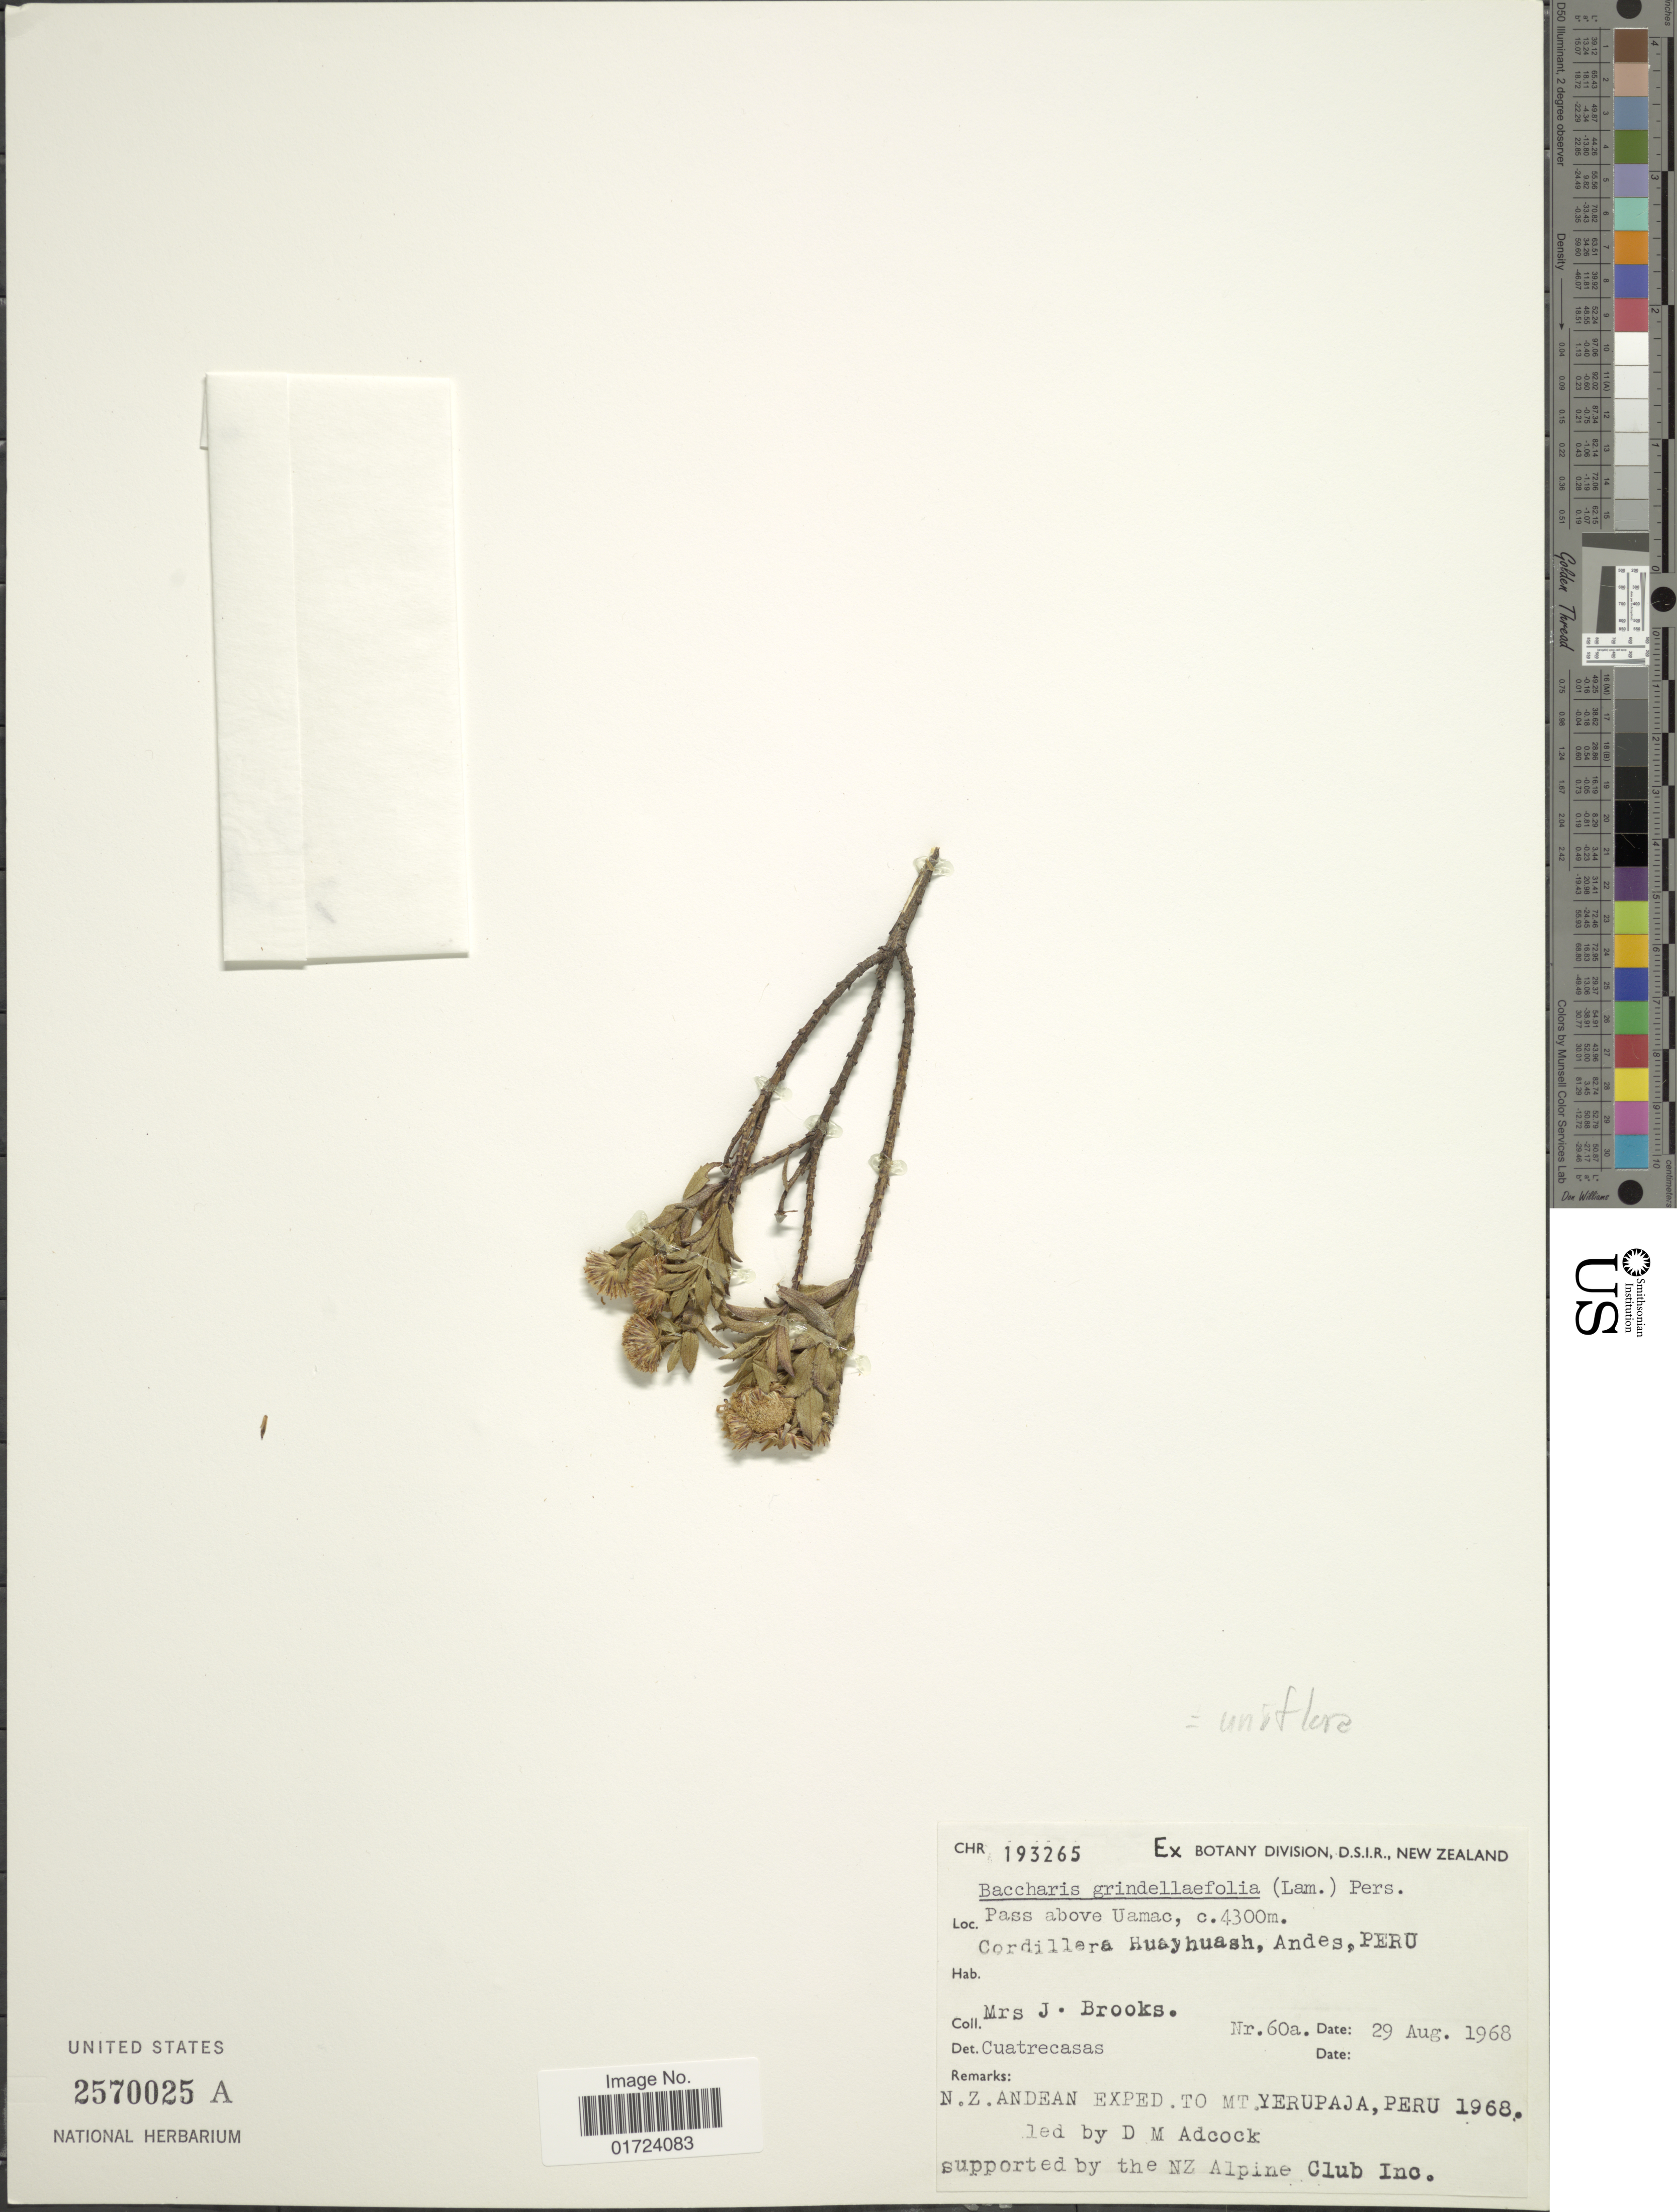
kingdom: Plantae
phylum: Tracheophyta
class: Magnoliopsida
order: Asterales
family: Asteraceae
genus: Baccharis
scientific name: Baccharis uniflora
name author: Pers.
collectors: J. Brooks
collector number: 60a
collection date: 1968-08-29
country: Peru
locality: Pass above Uamac. Cordillera Huayhuash, Andes, Peru. Mt. Yerupaja.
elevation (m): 4300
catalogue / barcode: US 2570025A